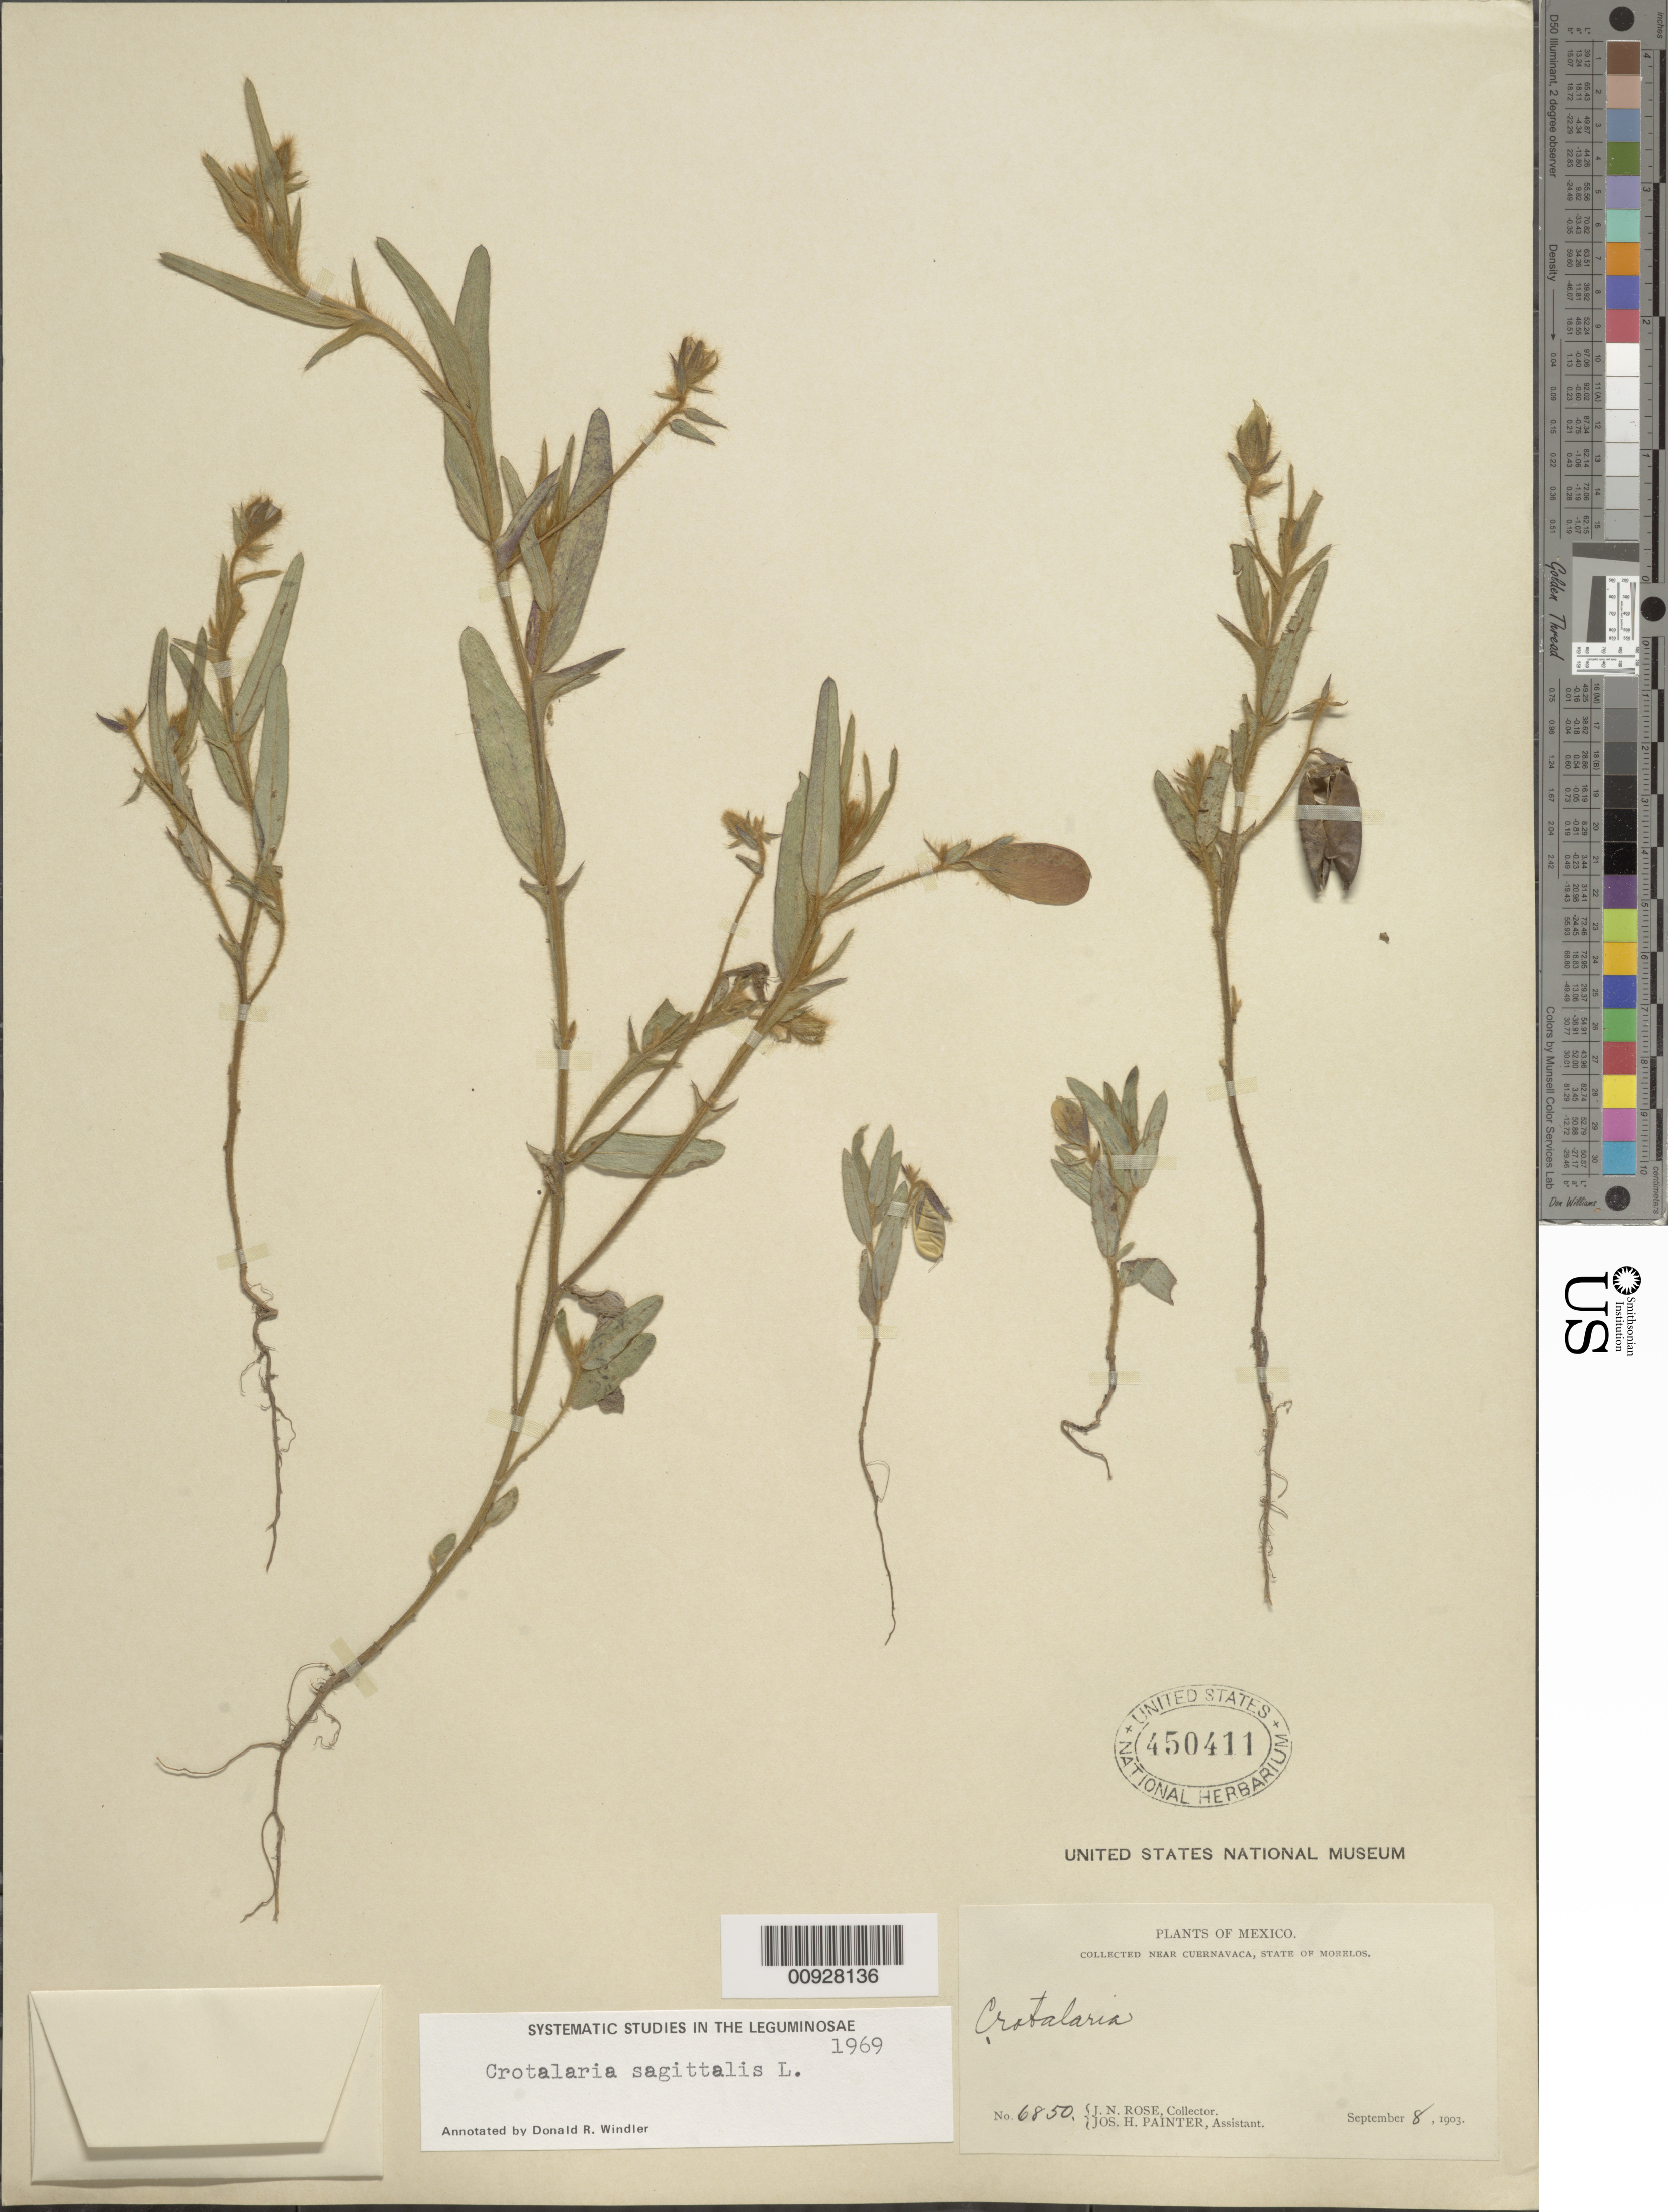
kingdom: Plantae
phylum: Tracheophyta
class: Magnoliopsida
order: Fabales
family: Fabaceae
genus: Crotalaria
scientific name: Crotalaria sagittalis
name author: L.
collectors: J. N. Rose & J. H. Painter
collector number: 6850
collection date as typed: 08 Sep 1903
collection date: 1903-09-08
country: Mexico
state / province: Morelos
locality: Near Cuernavaca, State of Morelos.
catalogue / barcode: US 450411